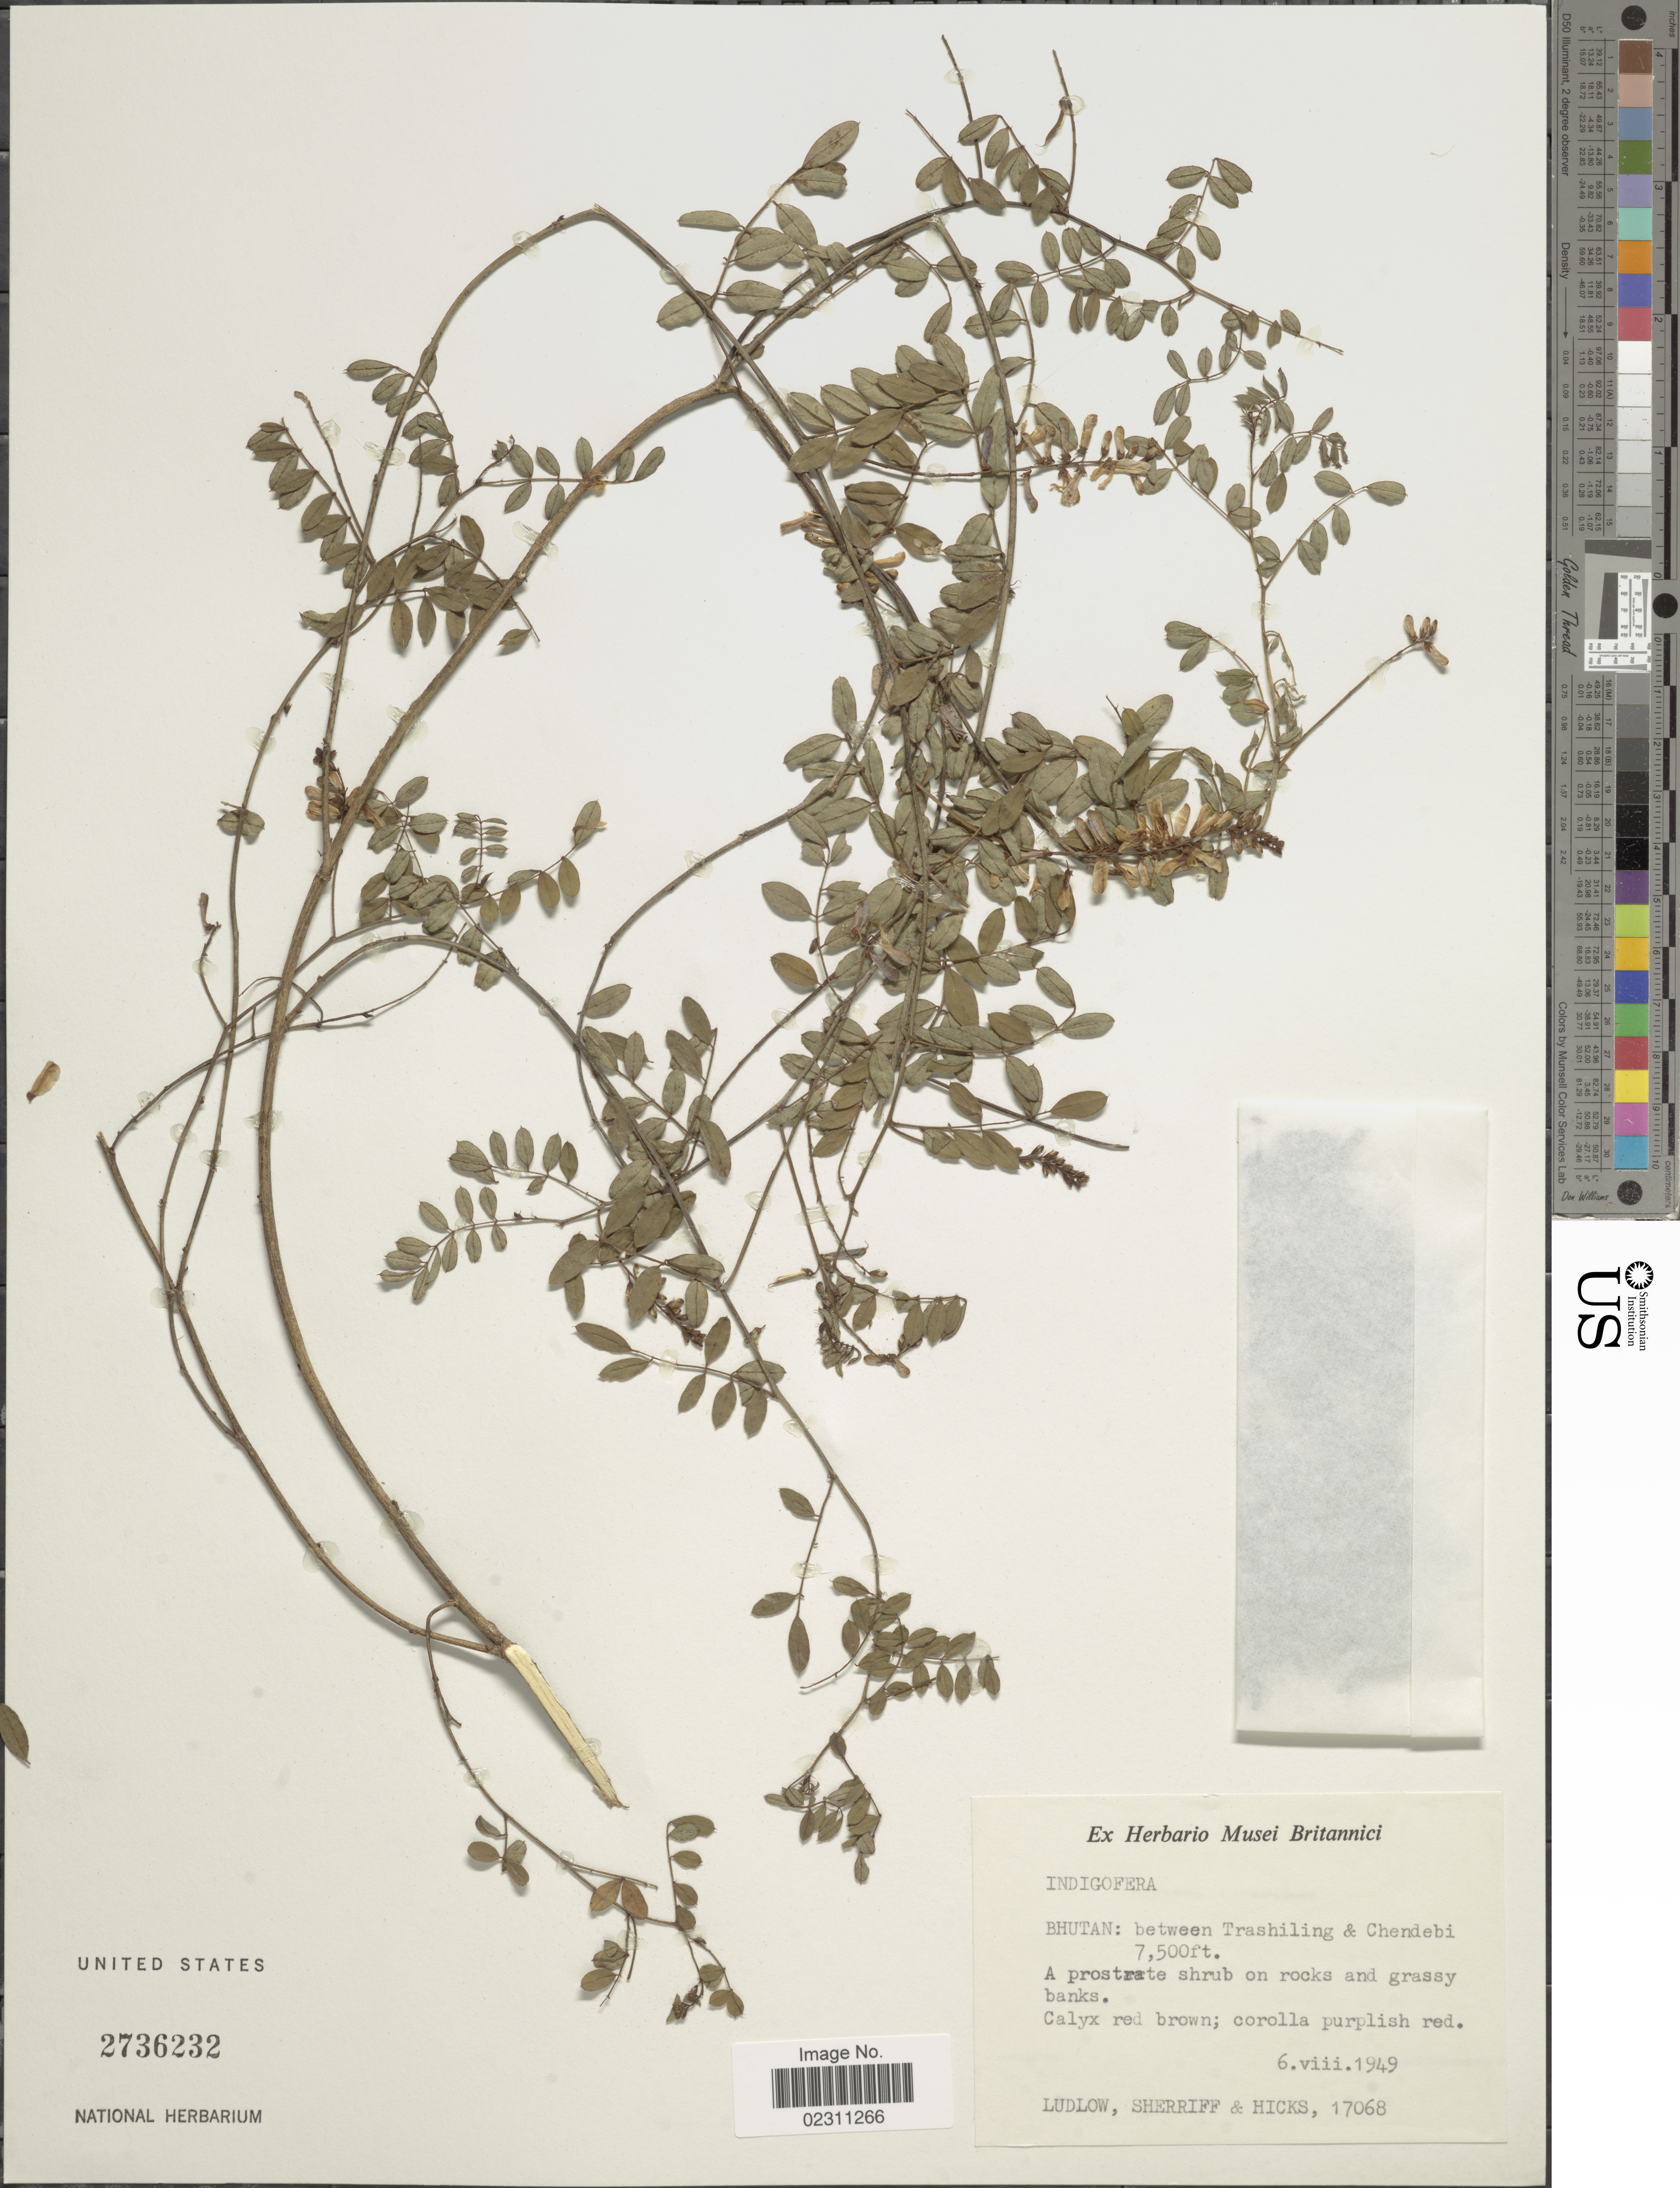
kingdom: Plantae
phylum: Tracheophyta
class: Magnoliopsida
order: Fabales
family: Fabaceae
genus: Indigofera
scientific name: Indigofera sp.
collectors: -. Ludlow, Sherriff & -. Hicks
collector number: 17068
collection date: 1949-08-06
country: Bhutan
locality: Bhutan: between Trashiling & Chendebi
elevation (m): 2286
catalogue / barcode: US 2736232